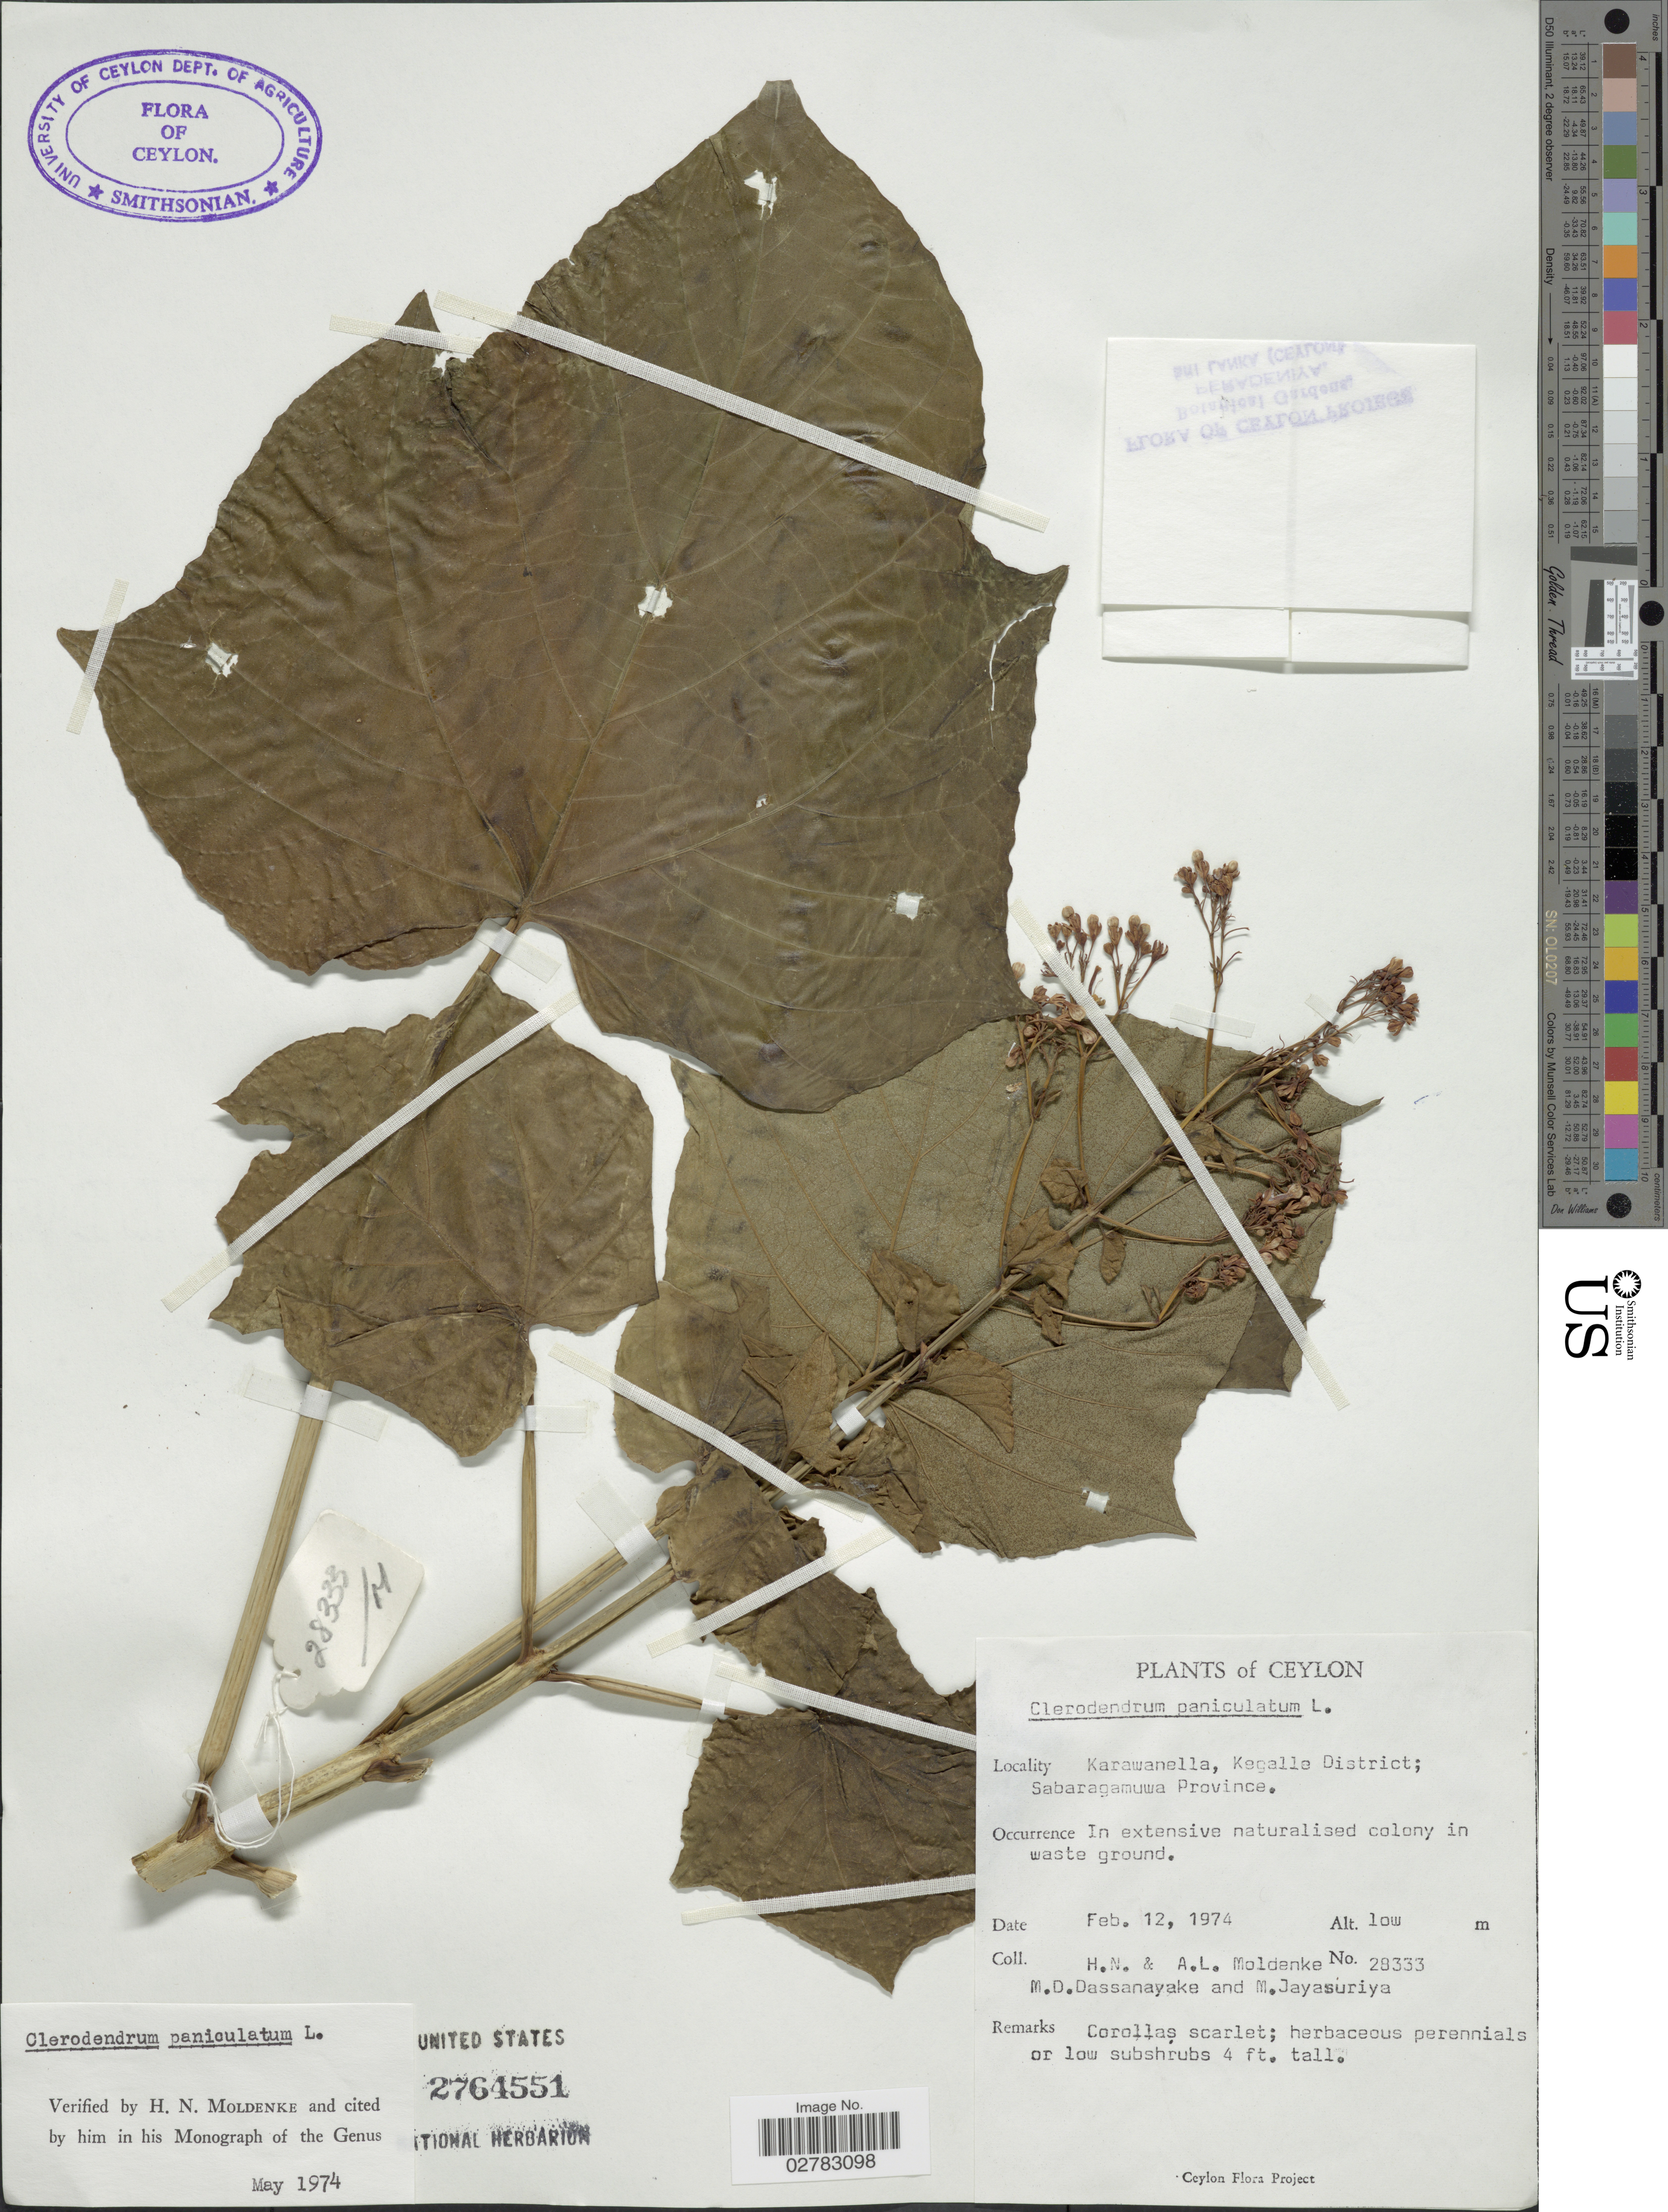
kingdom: Plantae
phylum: Tracheophyta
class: Magnoliopsida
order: Lamiales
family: Lamiaceae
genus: Clerodendrum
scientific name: Clerodendrum paniculatum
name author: L.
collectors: H. N. Moldenke, A. L. Moldenke, M. D. Dassanayake & M. Jayasuriya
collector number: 28333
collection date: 1974-02-12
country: Sri Lanka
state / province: Sabaragamuwa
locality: Ceylon. Karawanella, Kegalle District.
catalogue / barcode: US 2764551